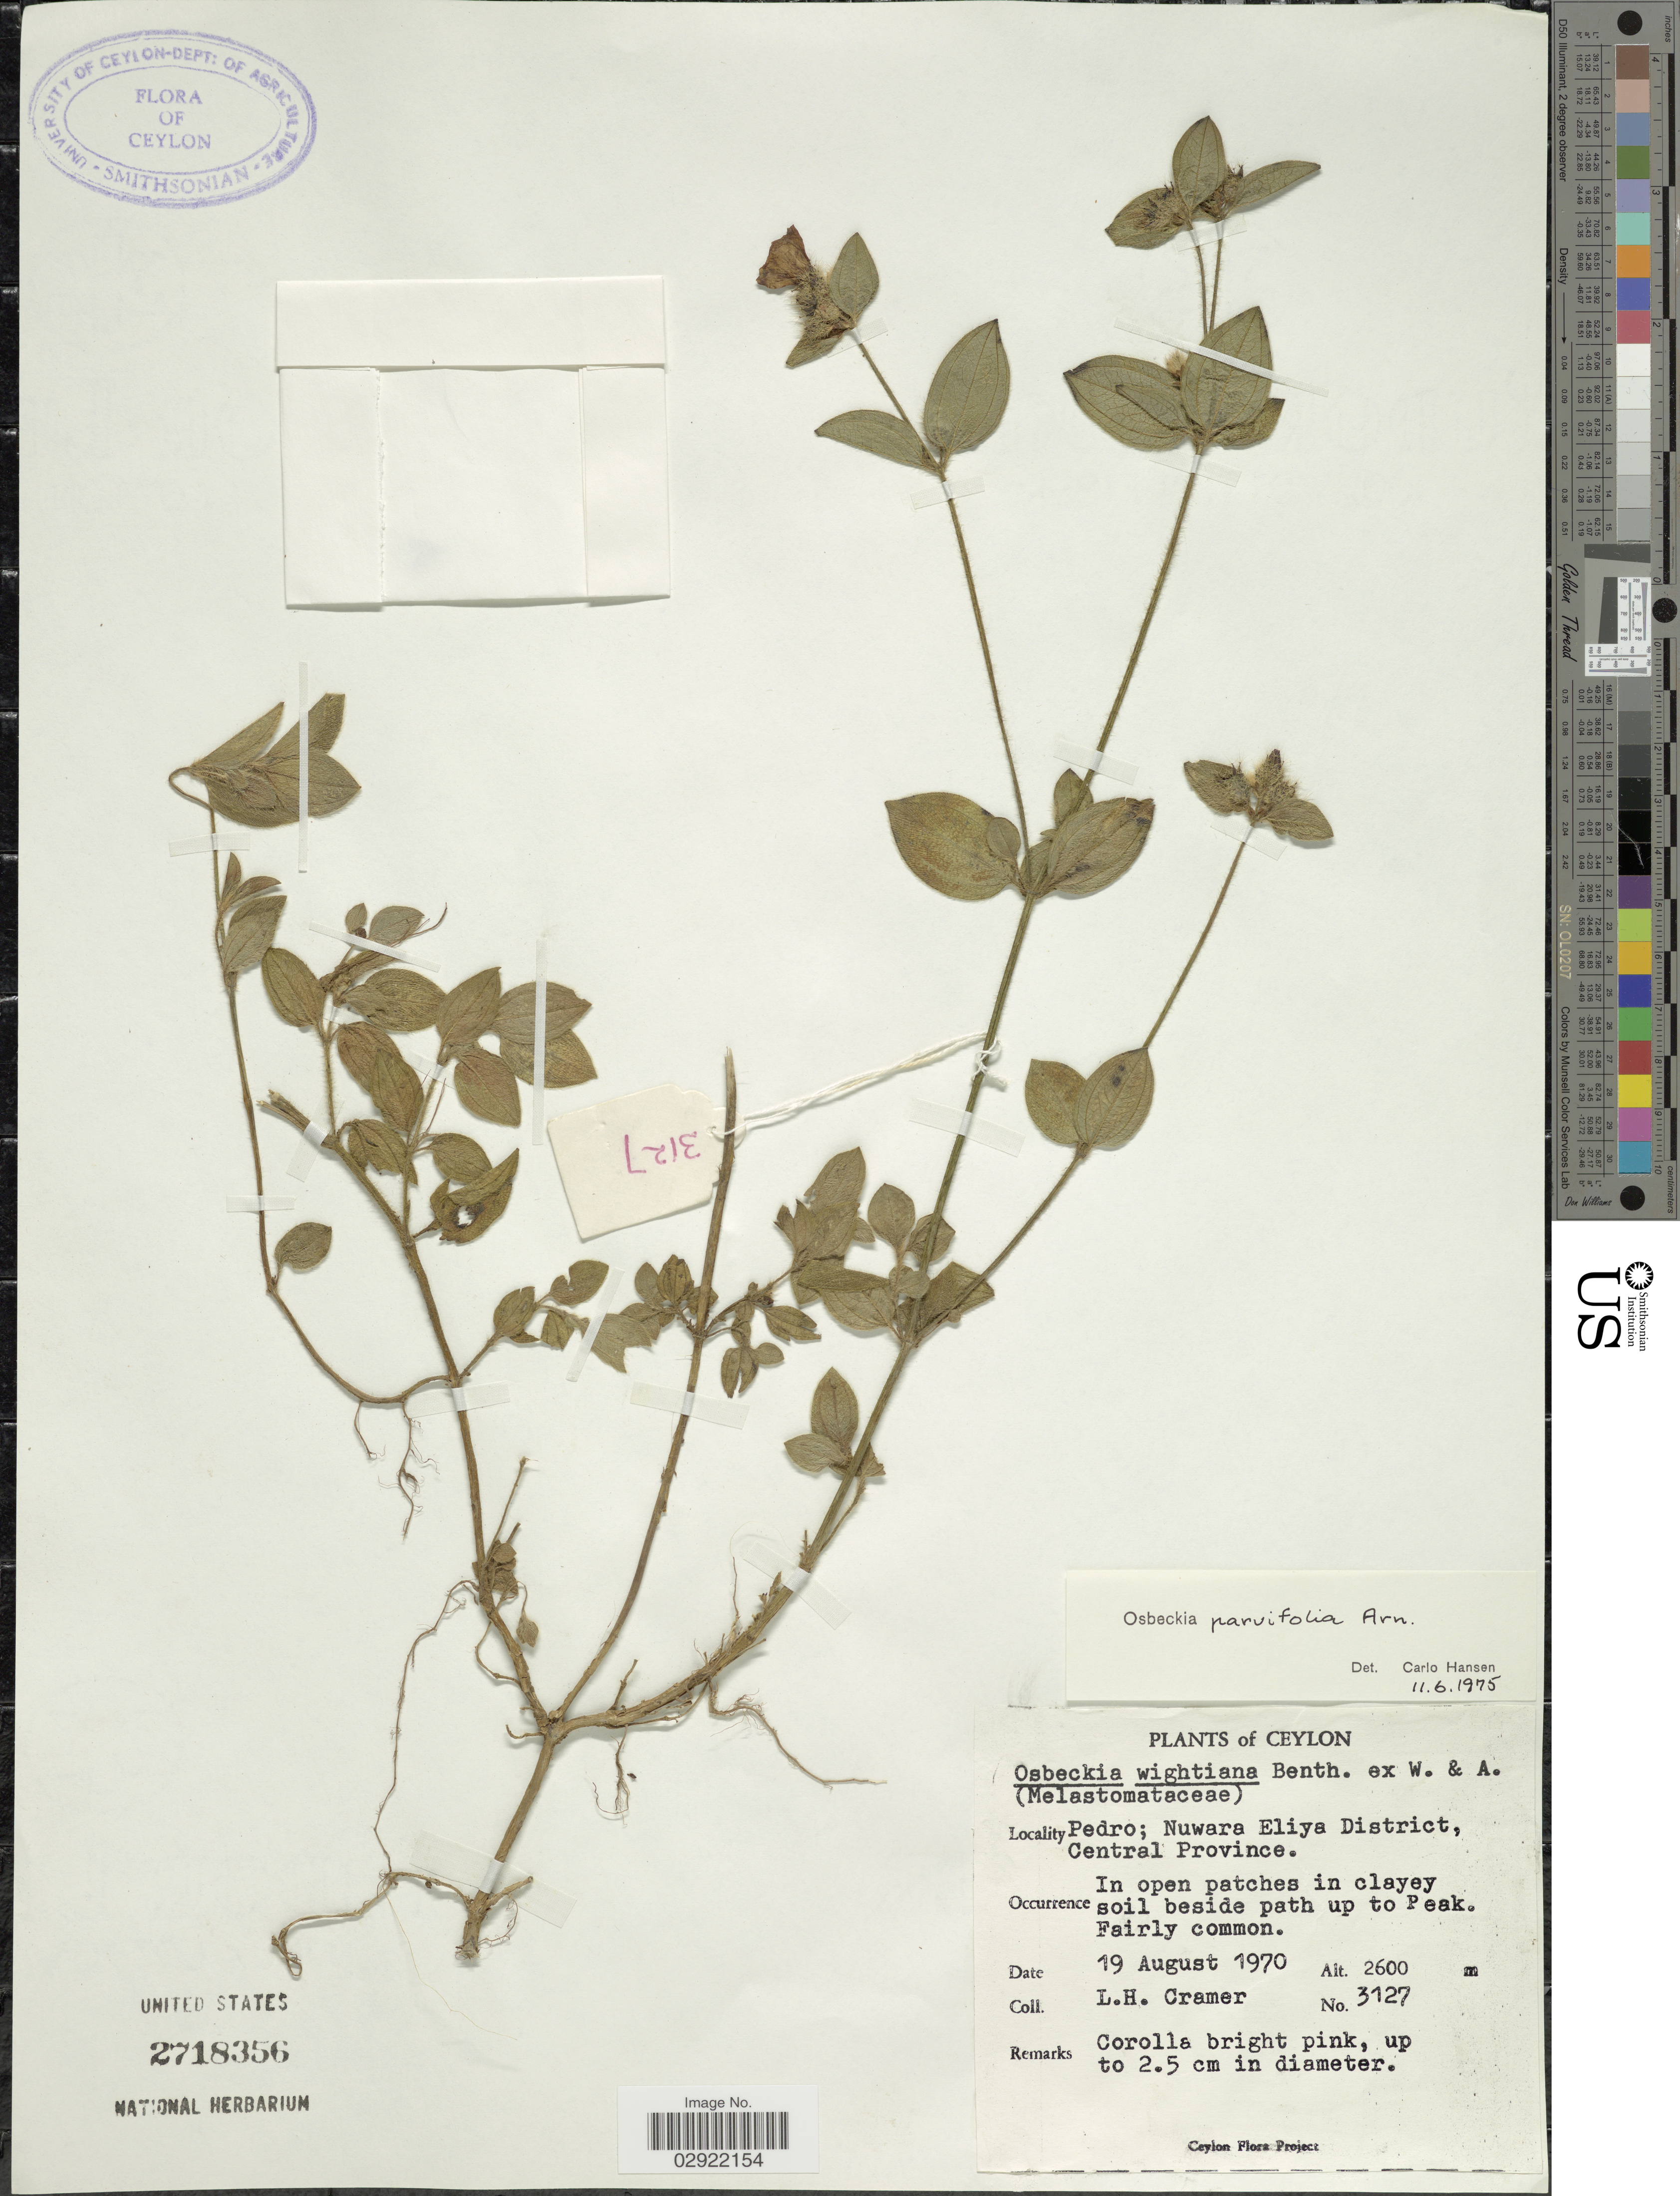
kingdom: Plantae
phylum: Tracheophyta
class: Magnoliopsida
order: Myrtales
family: Melastomataceae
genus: Osbeckia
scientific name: Osbeckia parvifolia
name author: Arn.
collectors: L. H. Cramer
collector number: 3127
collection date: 1970-08-19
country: Sri Lanka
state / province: Central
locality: Ceylon. Pedro; Nuwara Eliya District.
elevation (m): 2600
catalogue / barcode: US 2718356